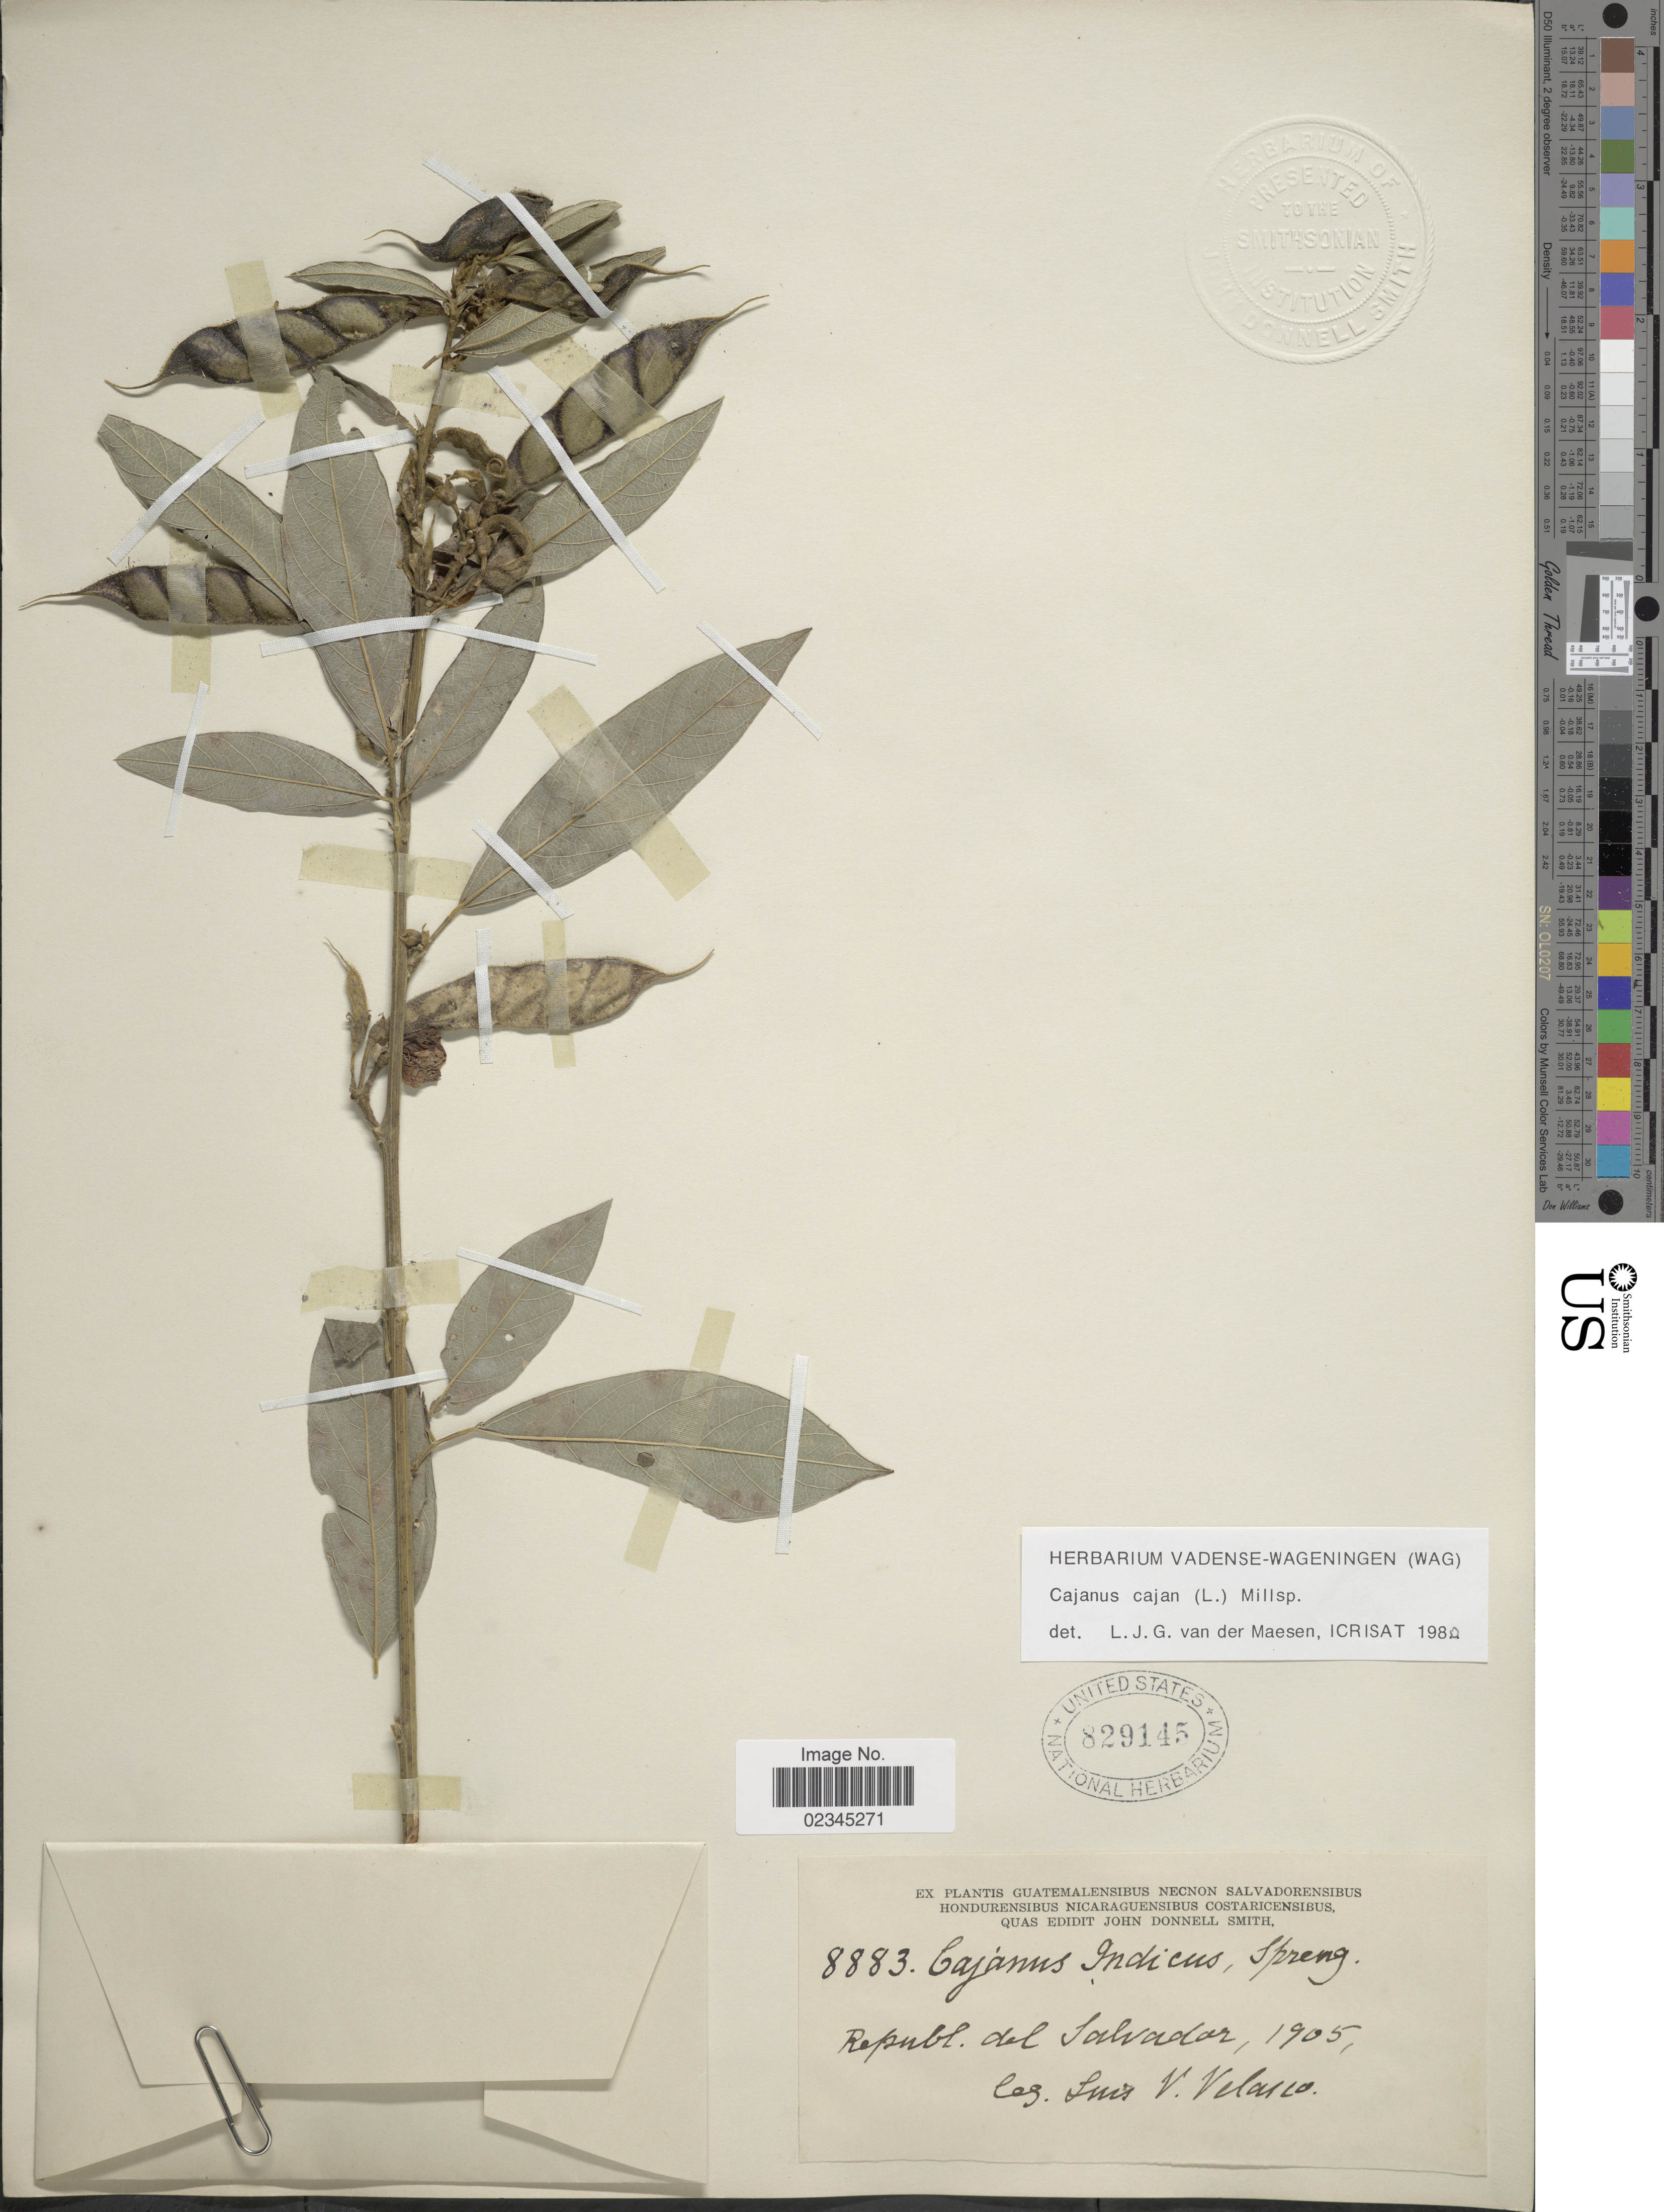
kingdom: Plantae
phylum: Tracheophyta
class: Magnoliopsida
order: Fabales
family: Fabaceae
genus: Cajanus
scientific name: Cajanus cajan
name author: (L.) Huth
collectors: L. Velasco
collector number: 8883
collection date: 1905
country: El Salvador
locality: Republ. del Salvador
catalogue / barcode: US 829145